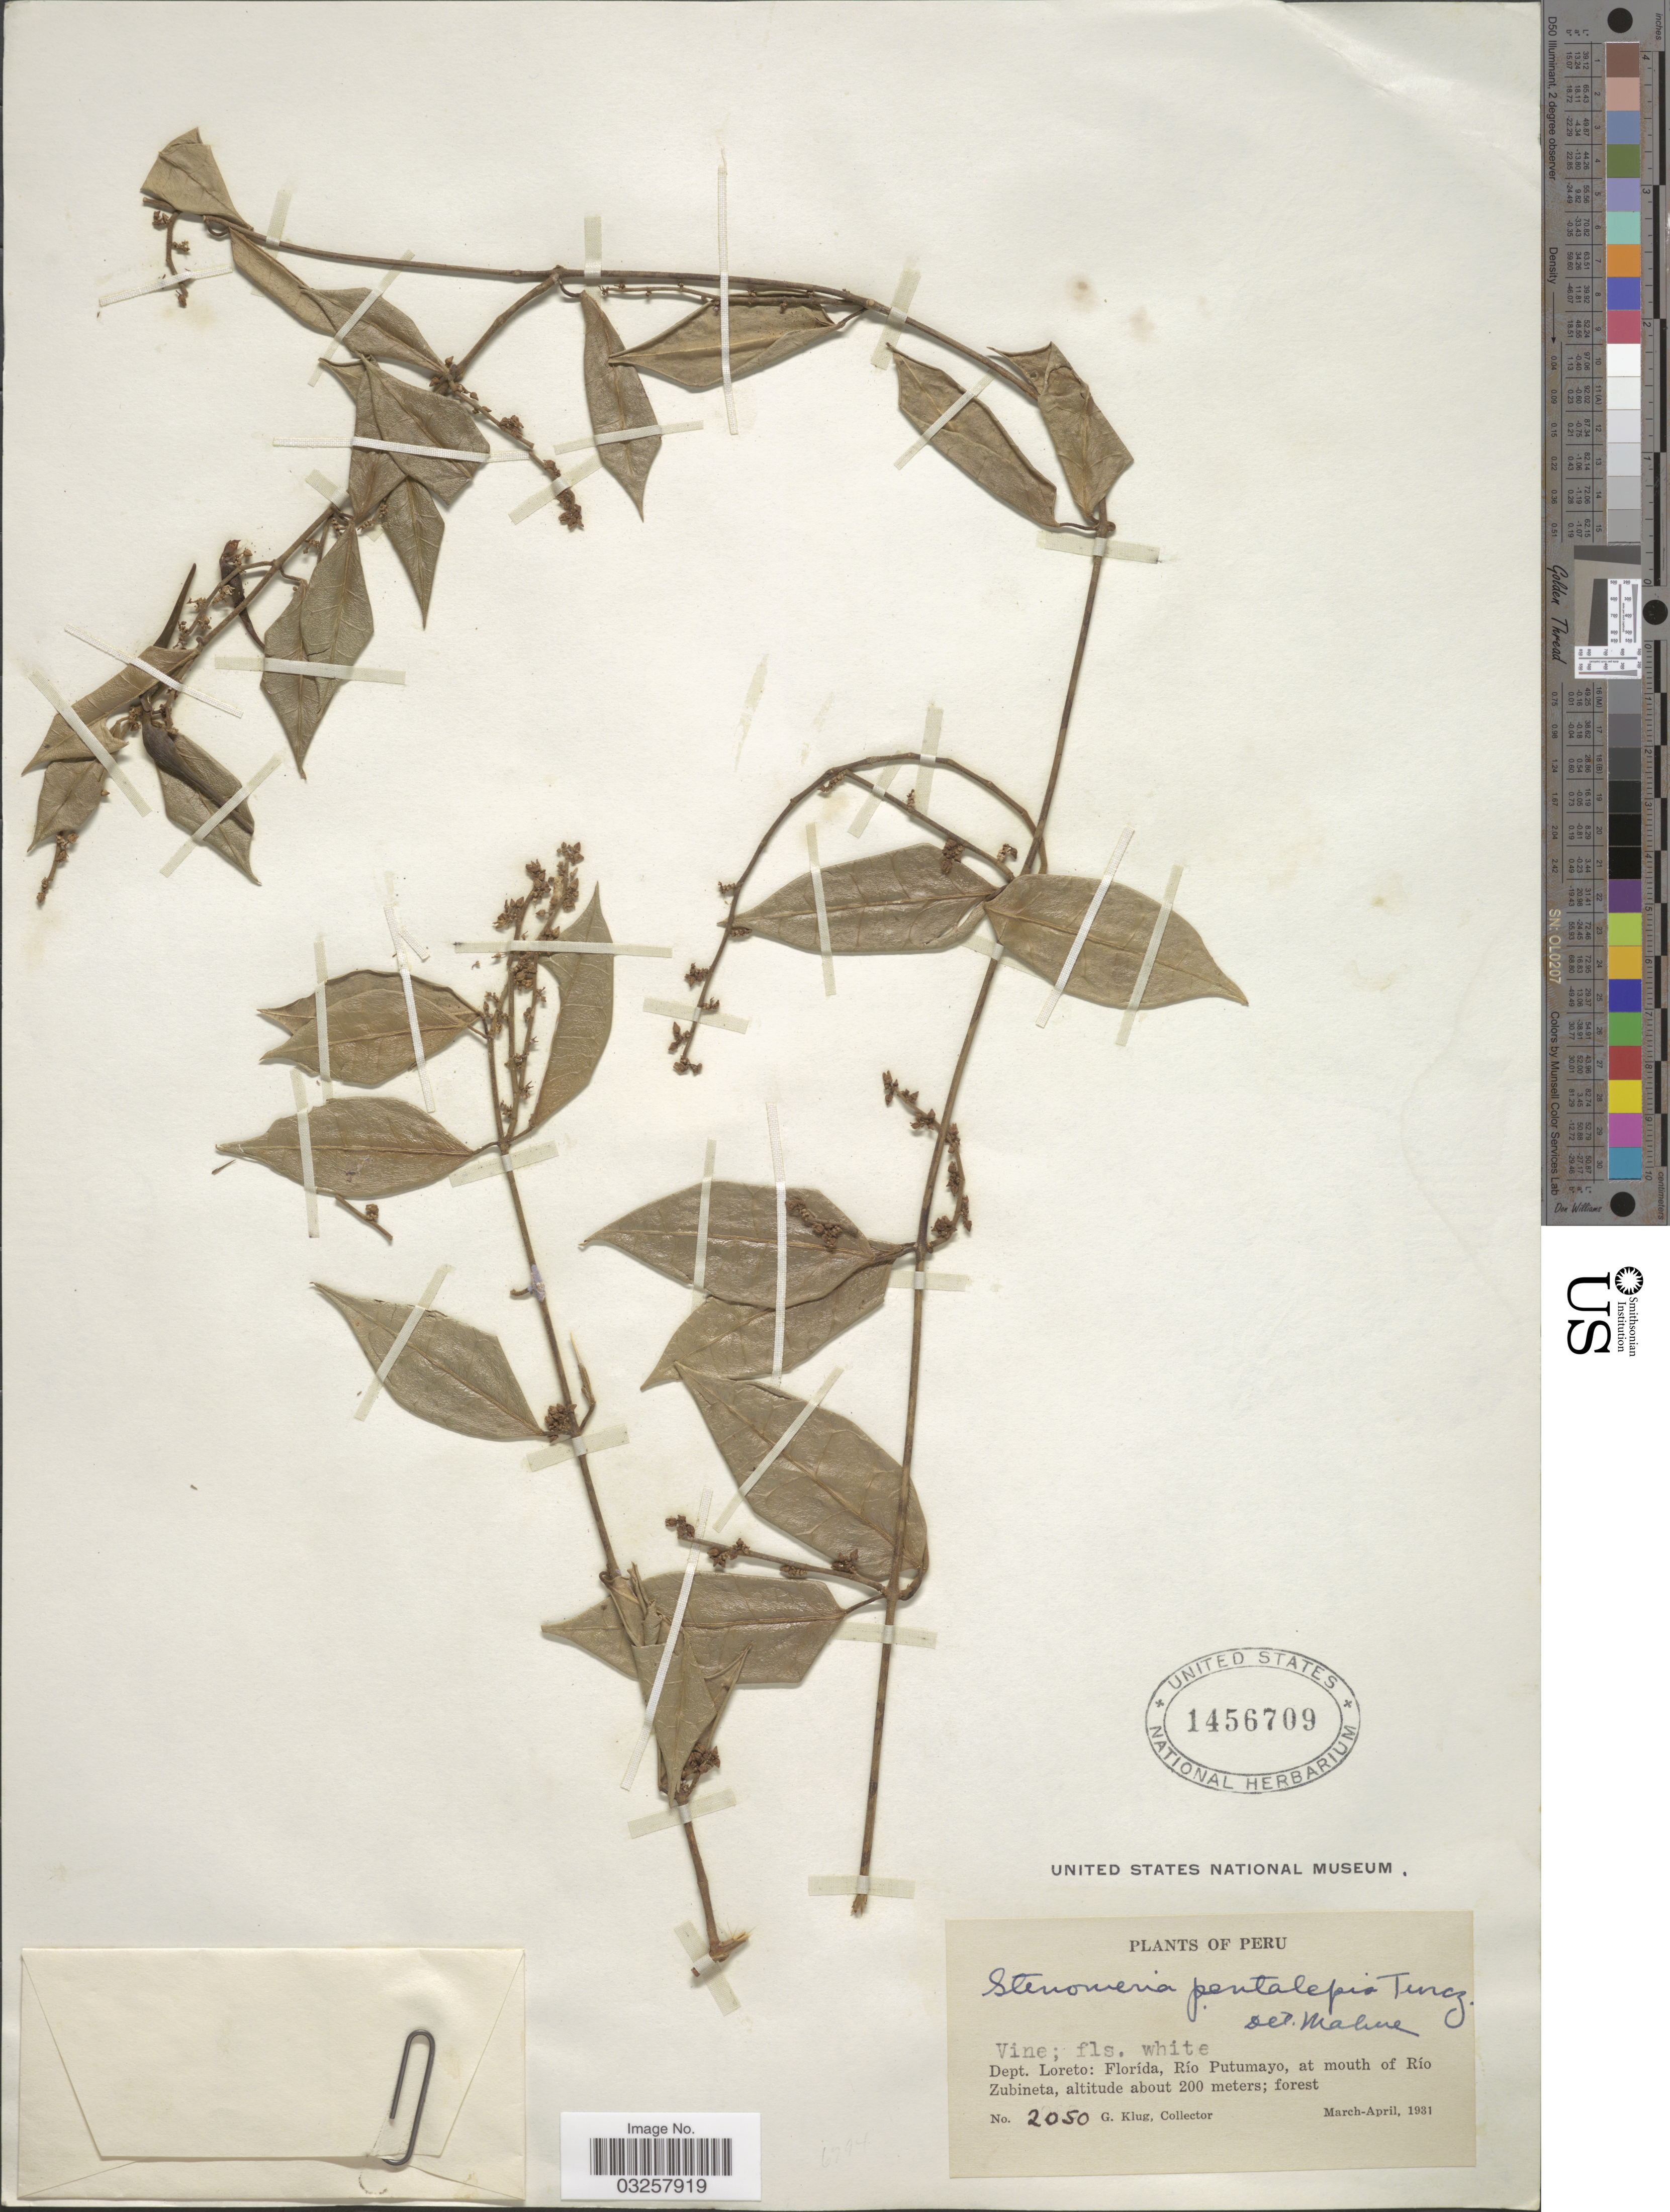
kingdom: Plantae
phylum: Tracheophyta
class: Magnoliopsida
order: Gentianales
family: Apocynaceae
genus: Stenomeria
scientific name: Stenomeria pentalepis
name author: Turcz.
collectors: G. Klug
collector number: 2050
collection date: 1931-03/1931-04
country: Peru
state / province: Loreto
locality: Dept. Loreto: Florída, Río Putumayo, at mouth of Río Zubineta.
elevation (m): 200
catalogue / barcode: US 1456709